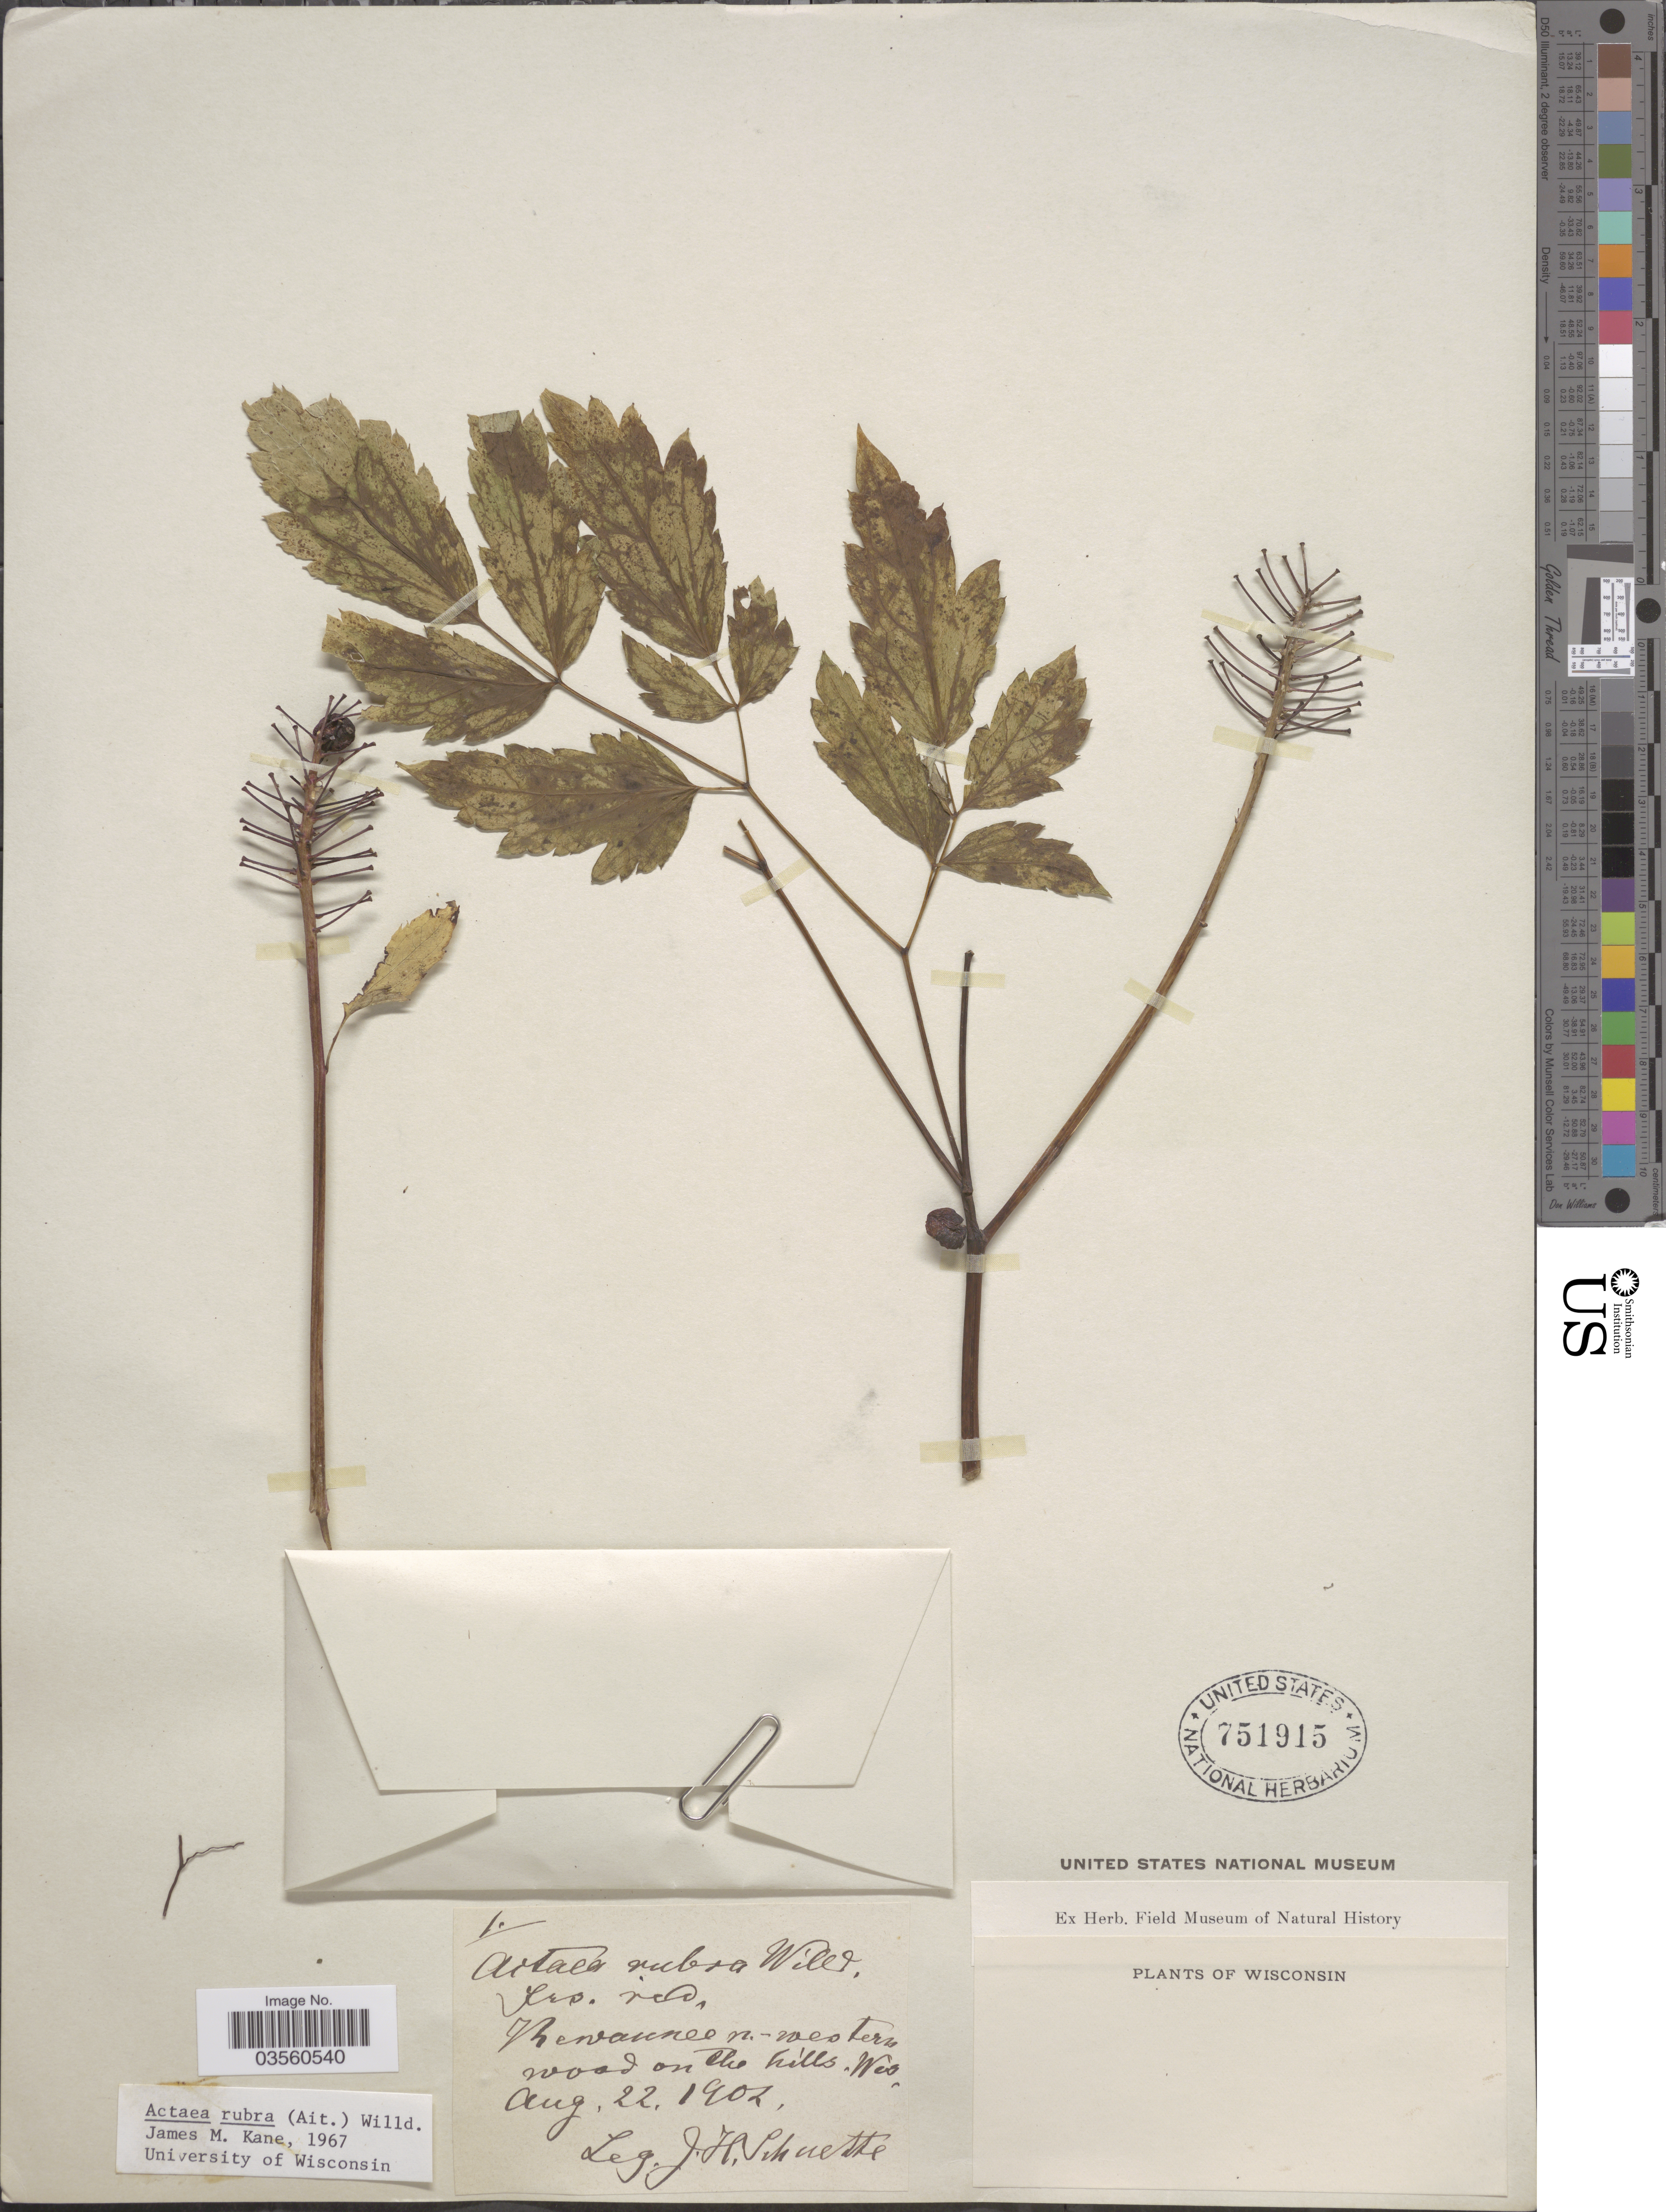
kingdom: Plantae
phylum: Tracheophyta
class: Magnoliopsida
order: Ranunculales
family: Ranunculaceae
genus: Actaea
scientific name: Actaea rubra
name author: (Aiton) Willd.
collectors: J. H. Schuette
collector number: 1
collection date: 1902-08-22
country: United States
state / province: Wisconsin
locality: Kenwaunee n.-western wood on the hills.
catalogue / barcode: US 751915